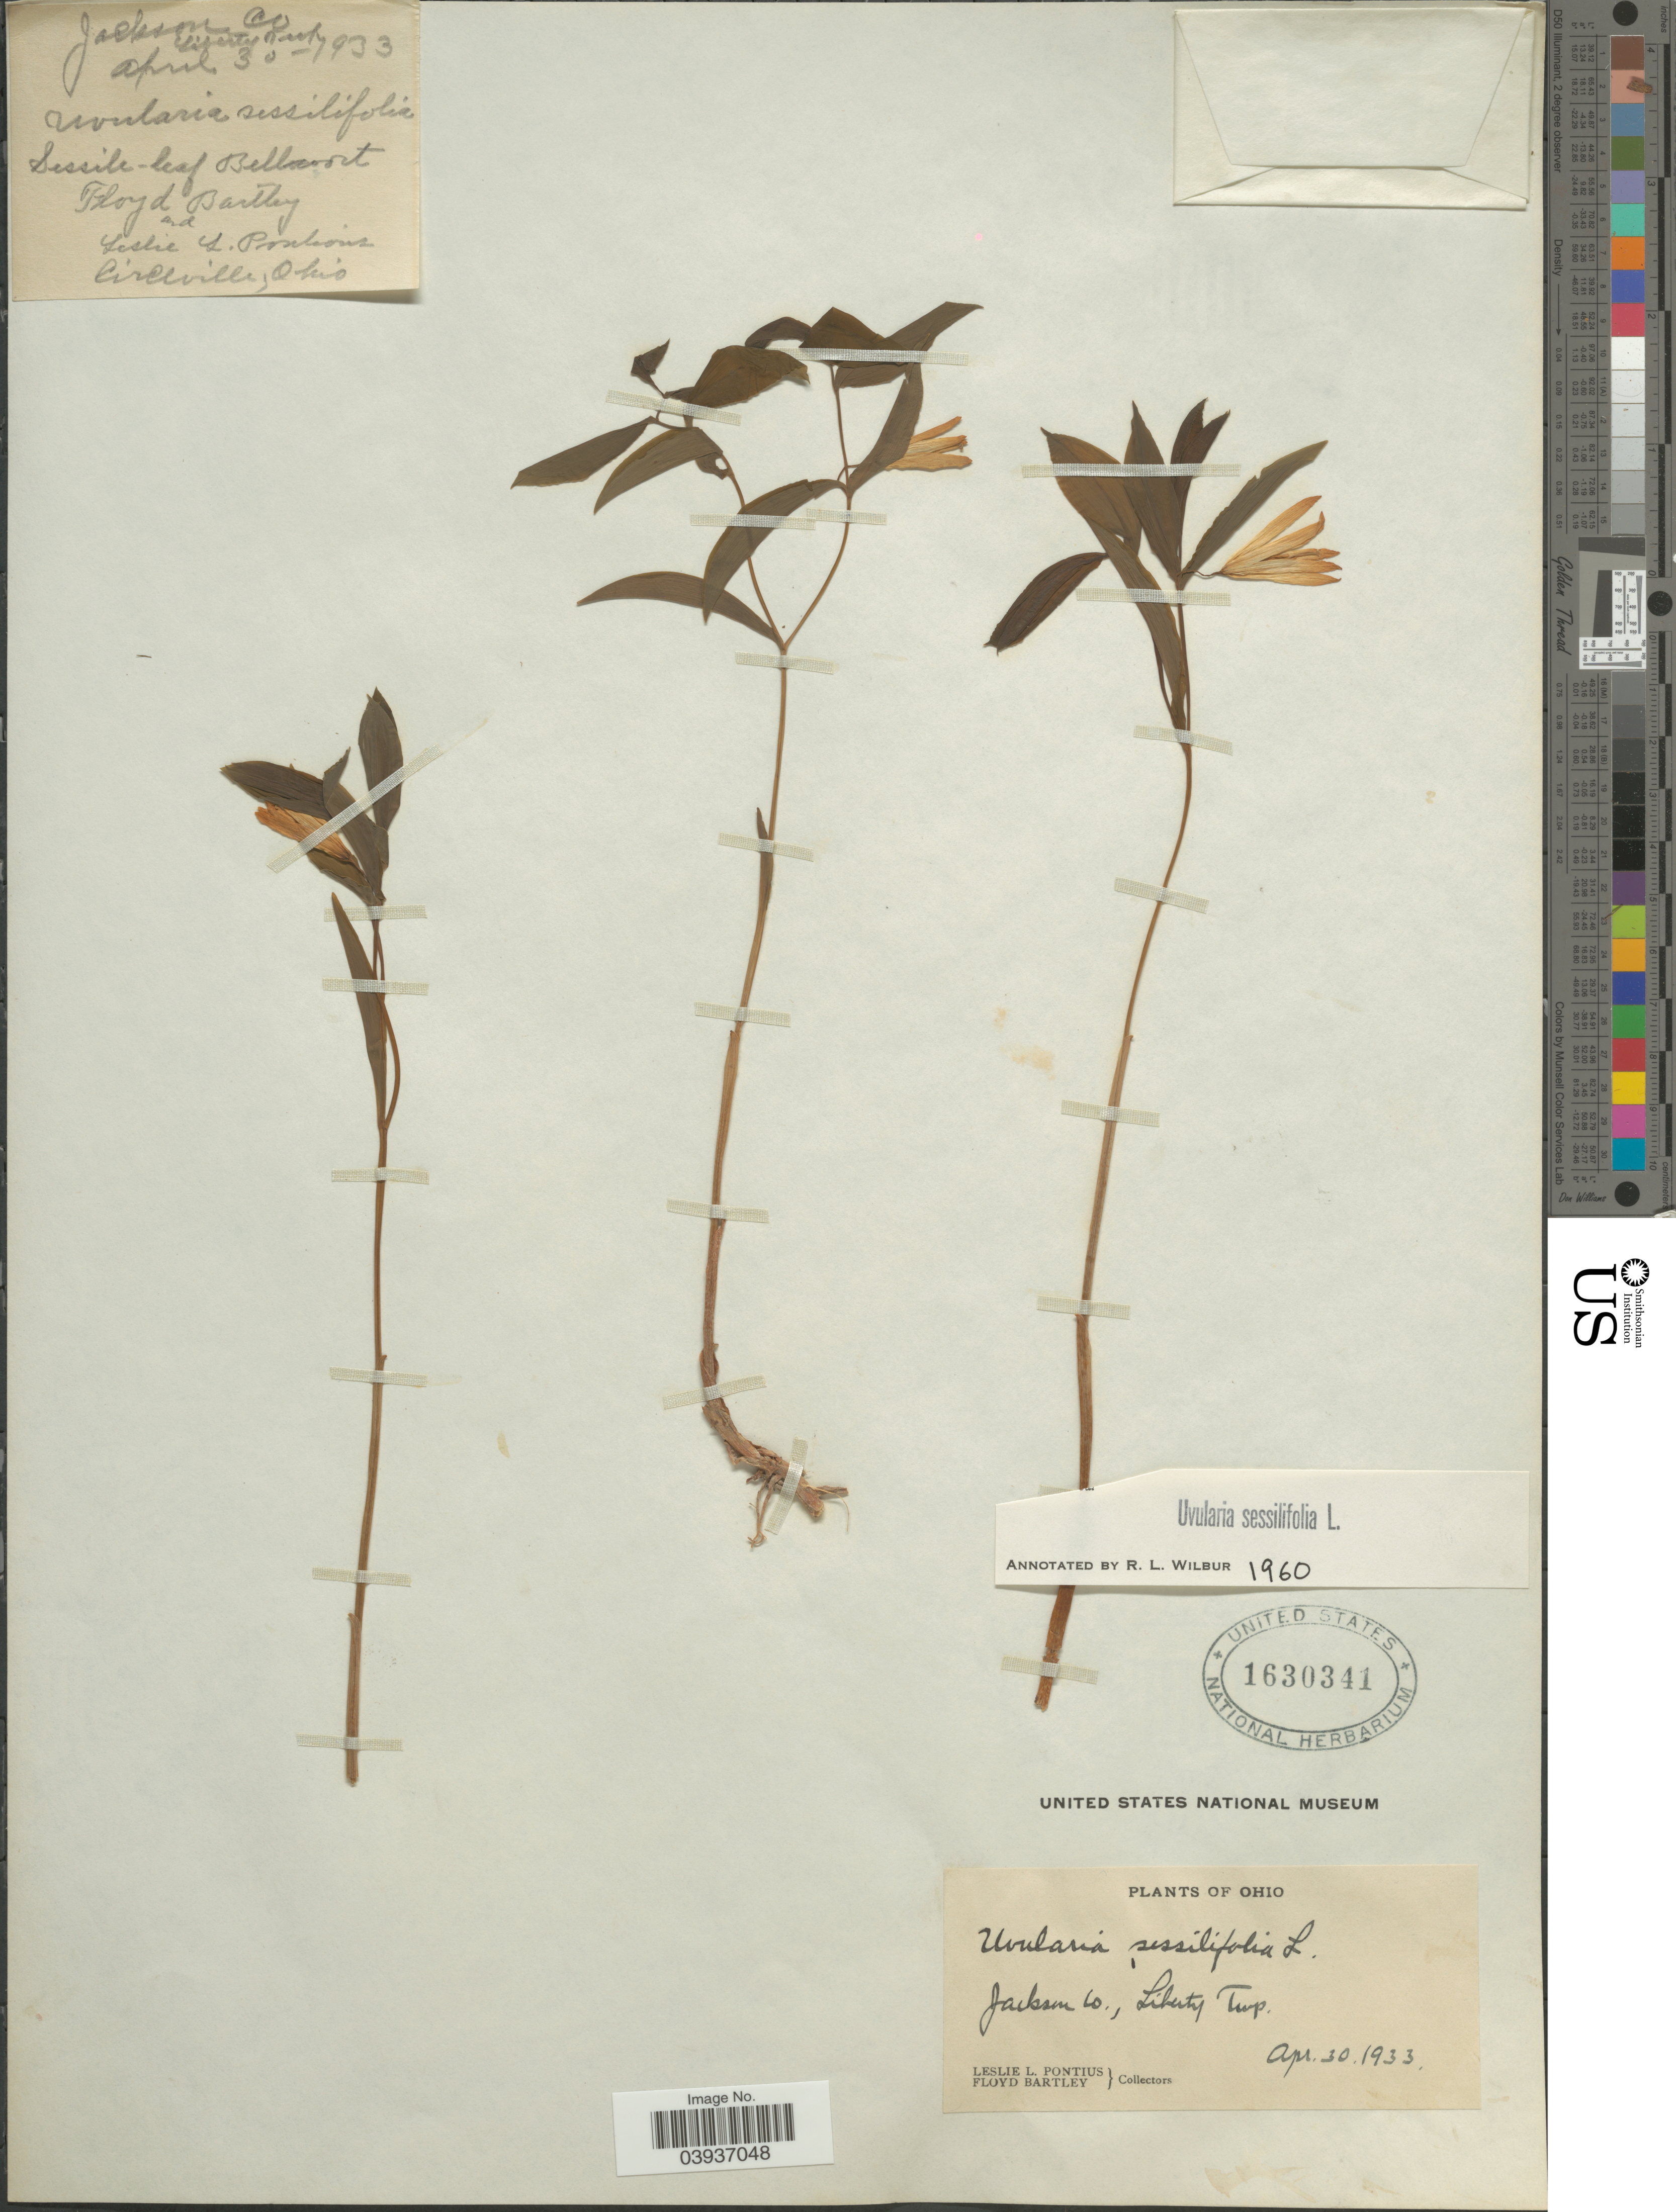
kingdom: Plantae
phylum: Tracheophyta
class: Liliopsida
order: Liliales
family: Colchicaceae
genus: Uvularia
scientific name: Uvularia sessilifolia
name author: L.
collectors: L. Pontius & F. Bartley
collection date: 1933-04-30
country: United States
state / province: Ohio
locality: Jackson Co., Liberty Twp.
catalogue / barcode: US 1630341